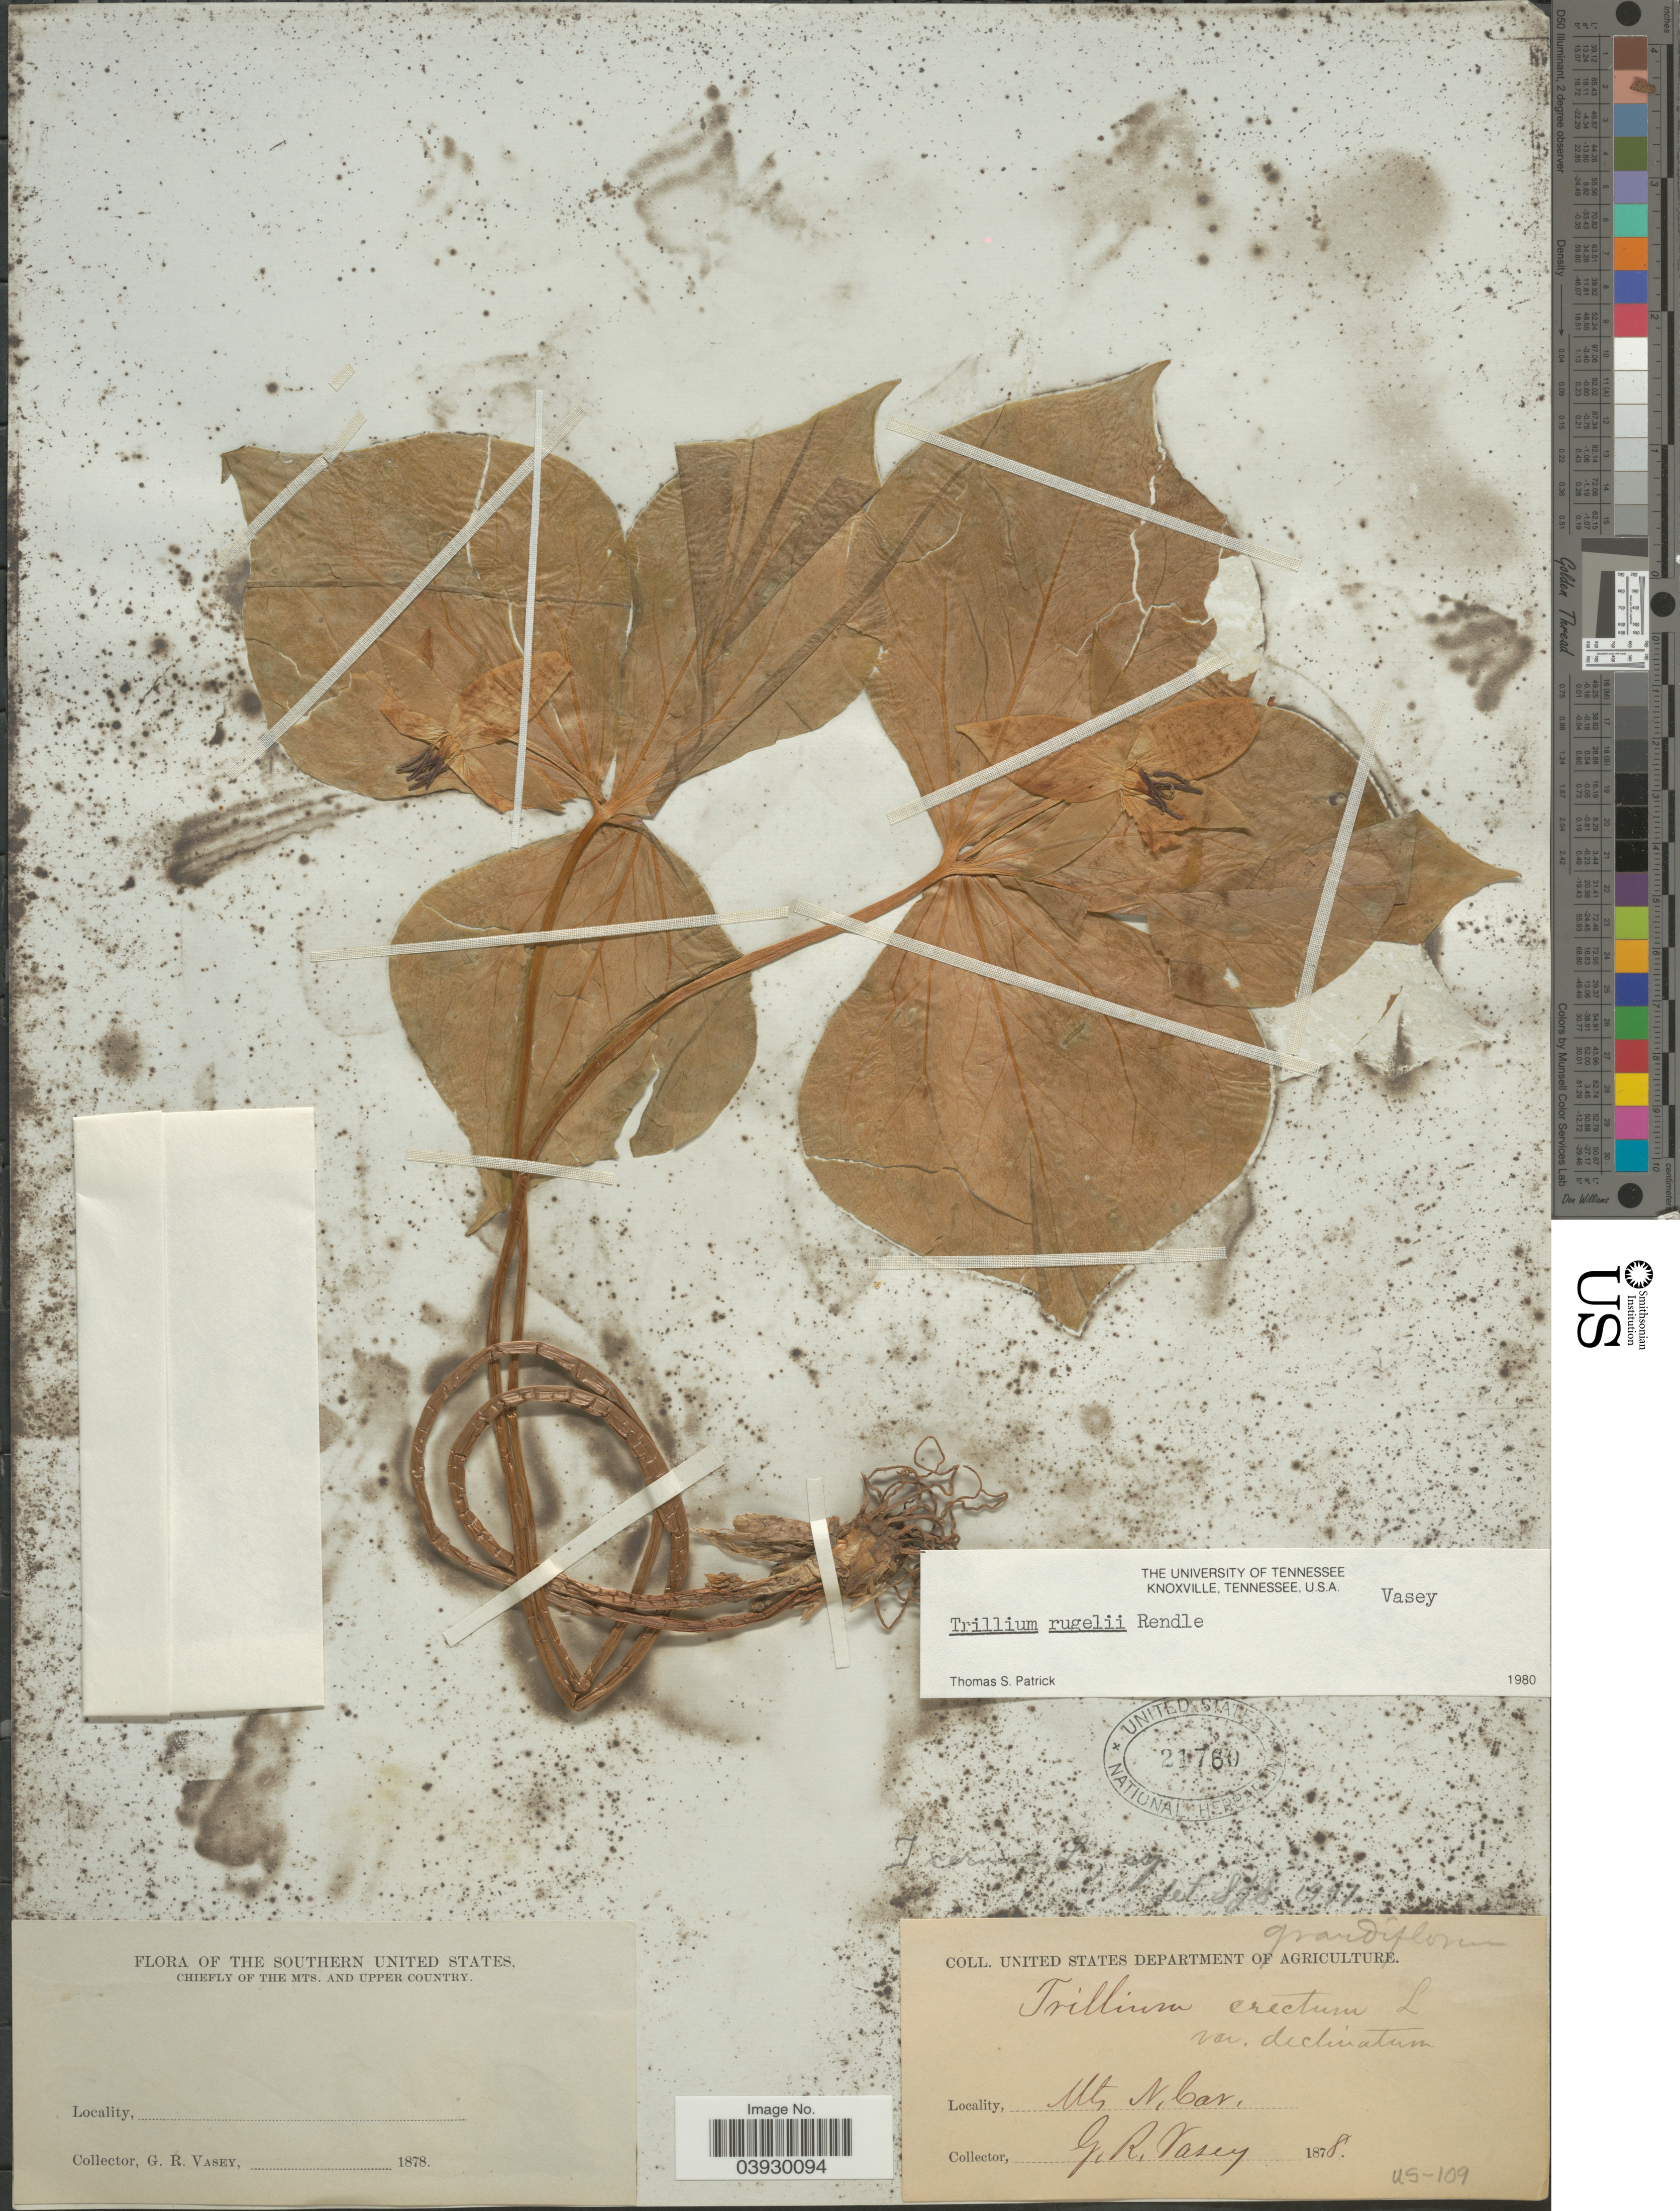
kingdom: Plantae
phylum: Tracheophyta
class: Liliopsida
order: Liliales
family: Melanthiaceae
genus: Trillium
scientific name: Trillium rugelii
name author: Rendle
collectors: G. R. Vasey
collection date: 1878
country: United States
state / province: North Carolina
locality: The Southern United States. Chiefly of the Mts. and Upper Country. Mts. N. Car.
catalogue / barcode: US 21760